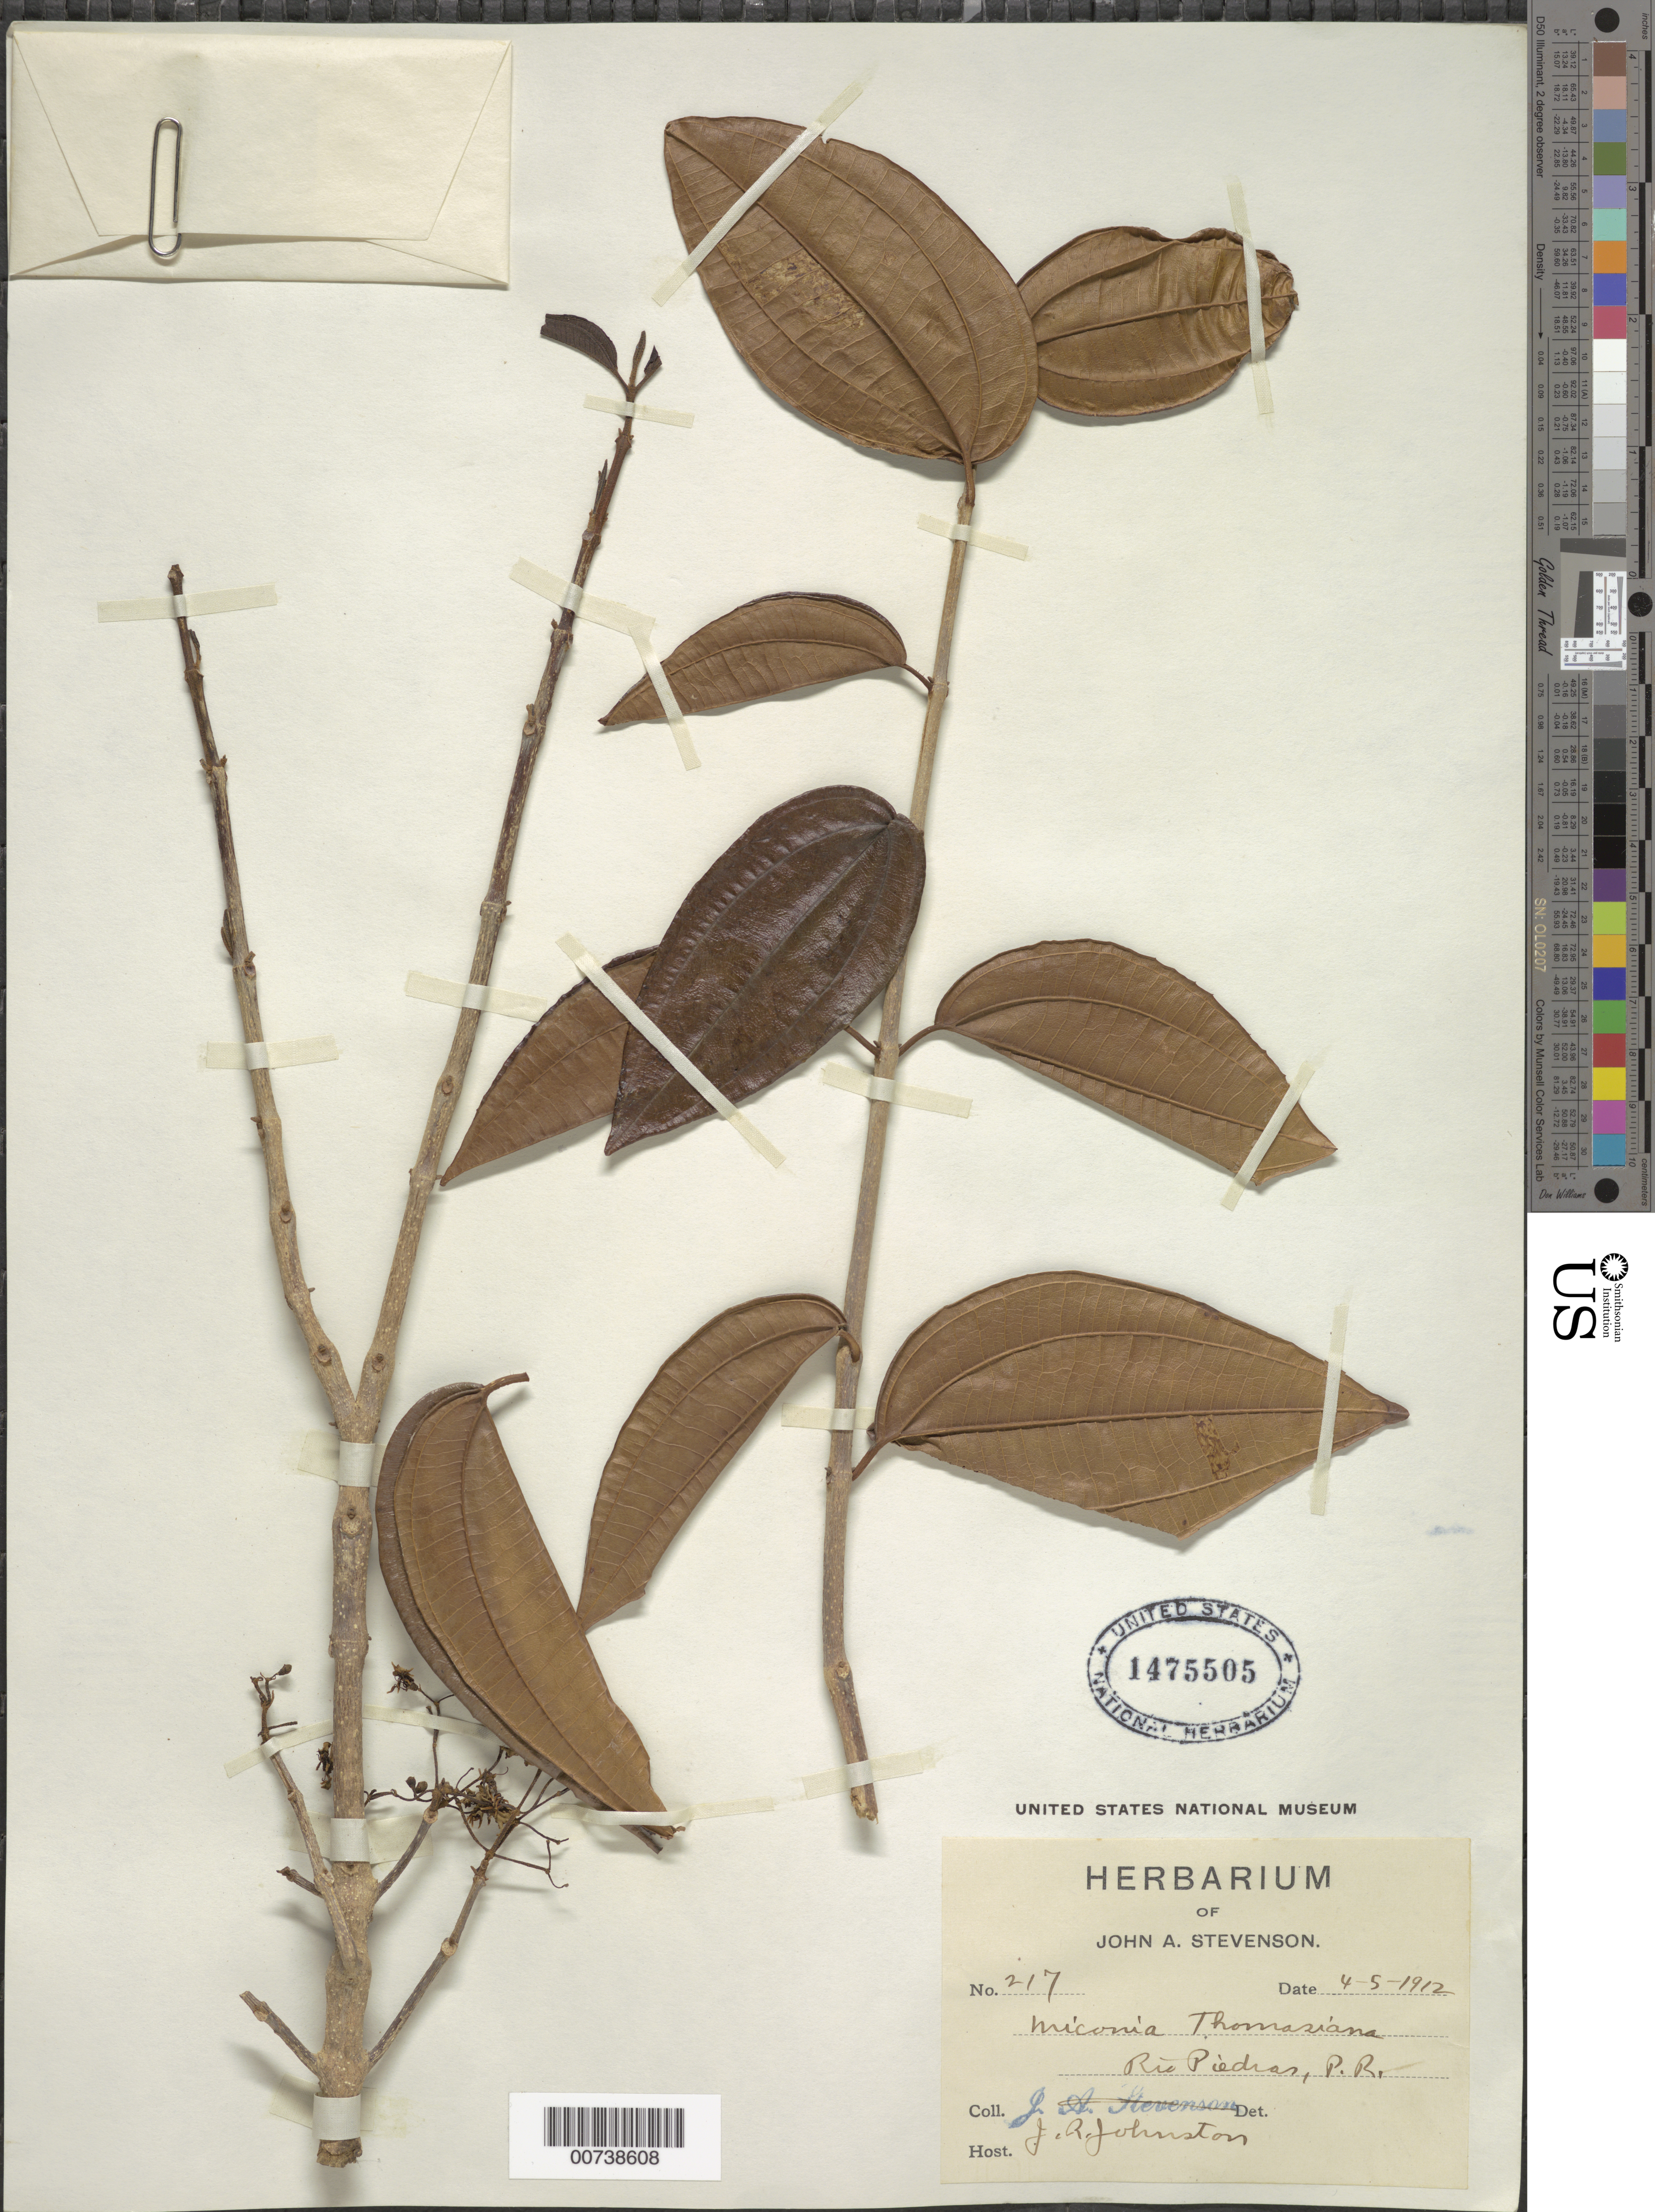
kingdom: Plantae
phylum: Tracheophyta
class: Magnoliopsida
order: Myrtales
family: Melastomataceae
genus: Miconia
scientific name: Miconia thomasiana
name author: DC.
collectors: J. Johnston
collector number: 217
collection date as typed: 05 Apr 1912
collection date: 1912-04-05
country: Puerto Rico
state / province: San Juan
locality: Rio Piedras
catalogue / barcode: US 1475505